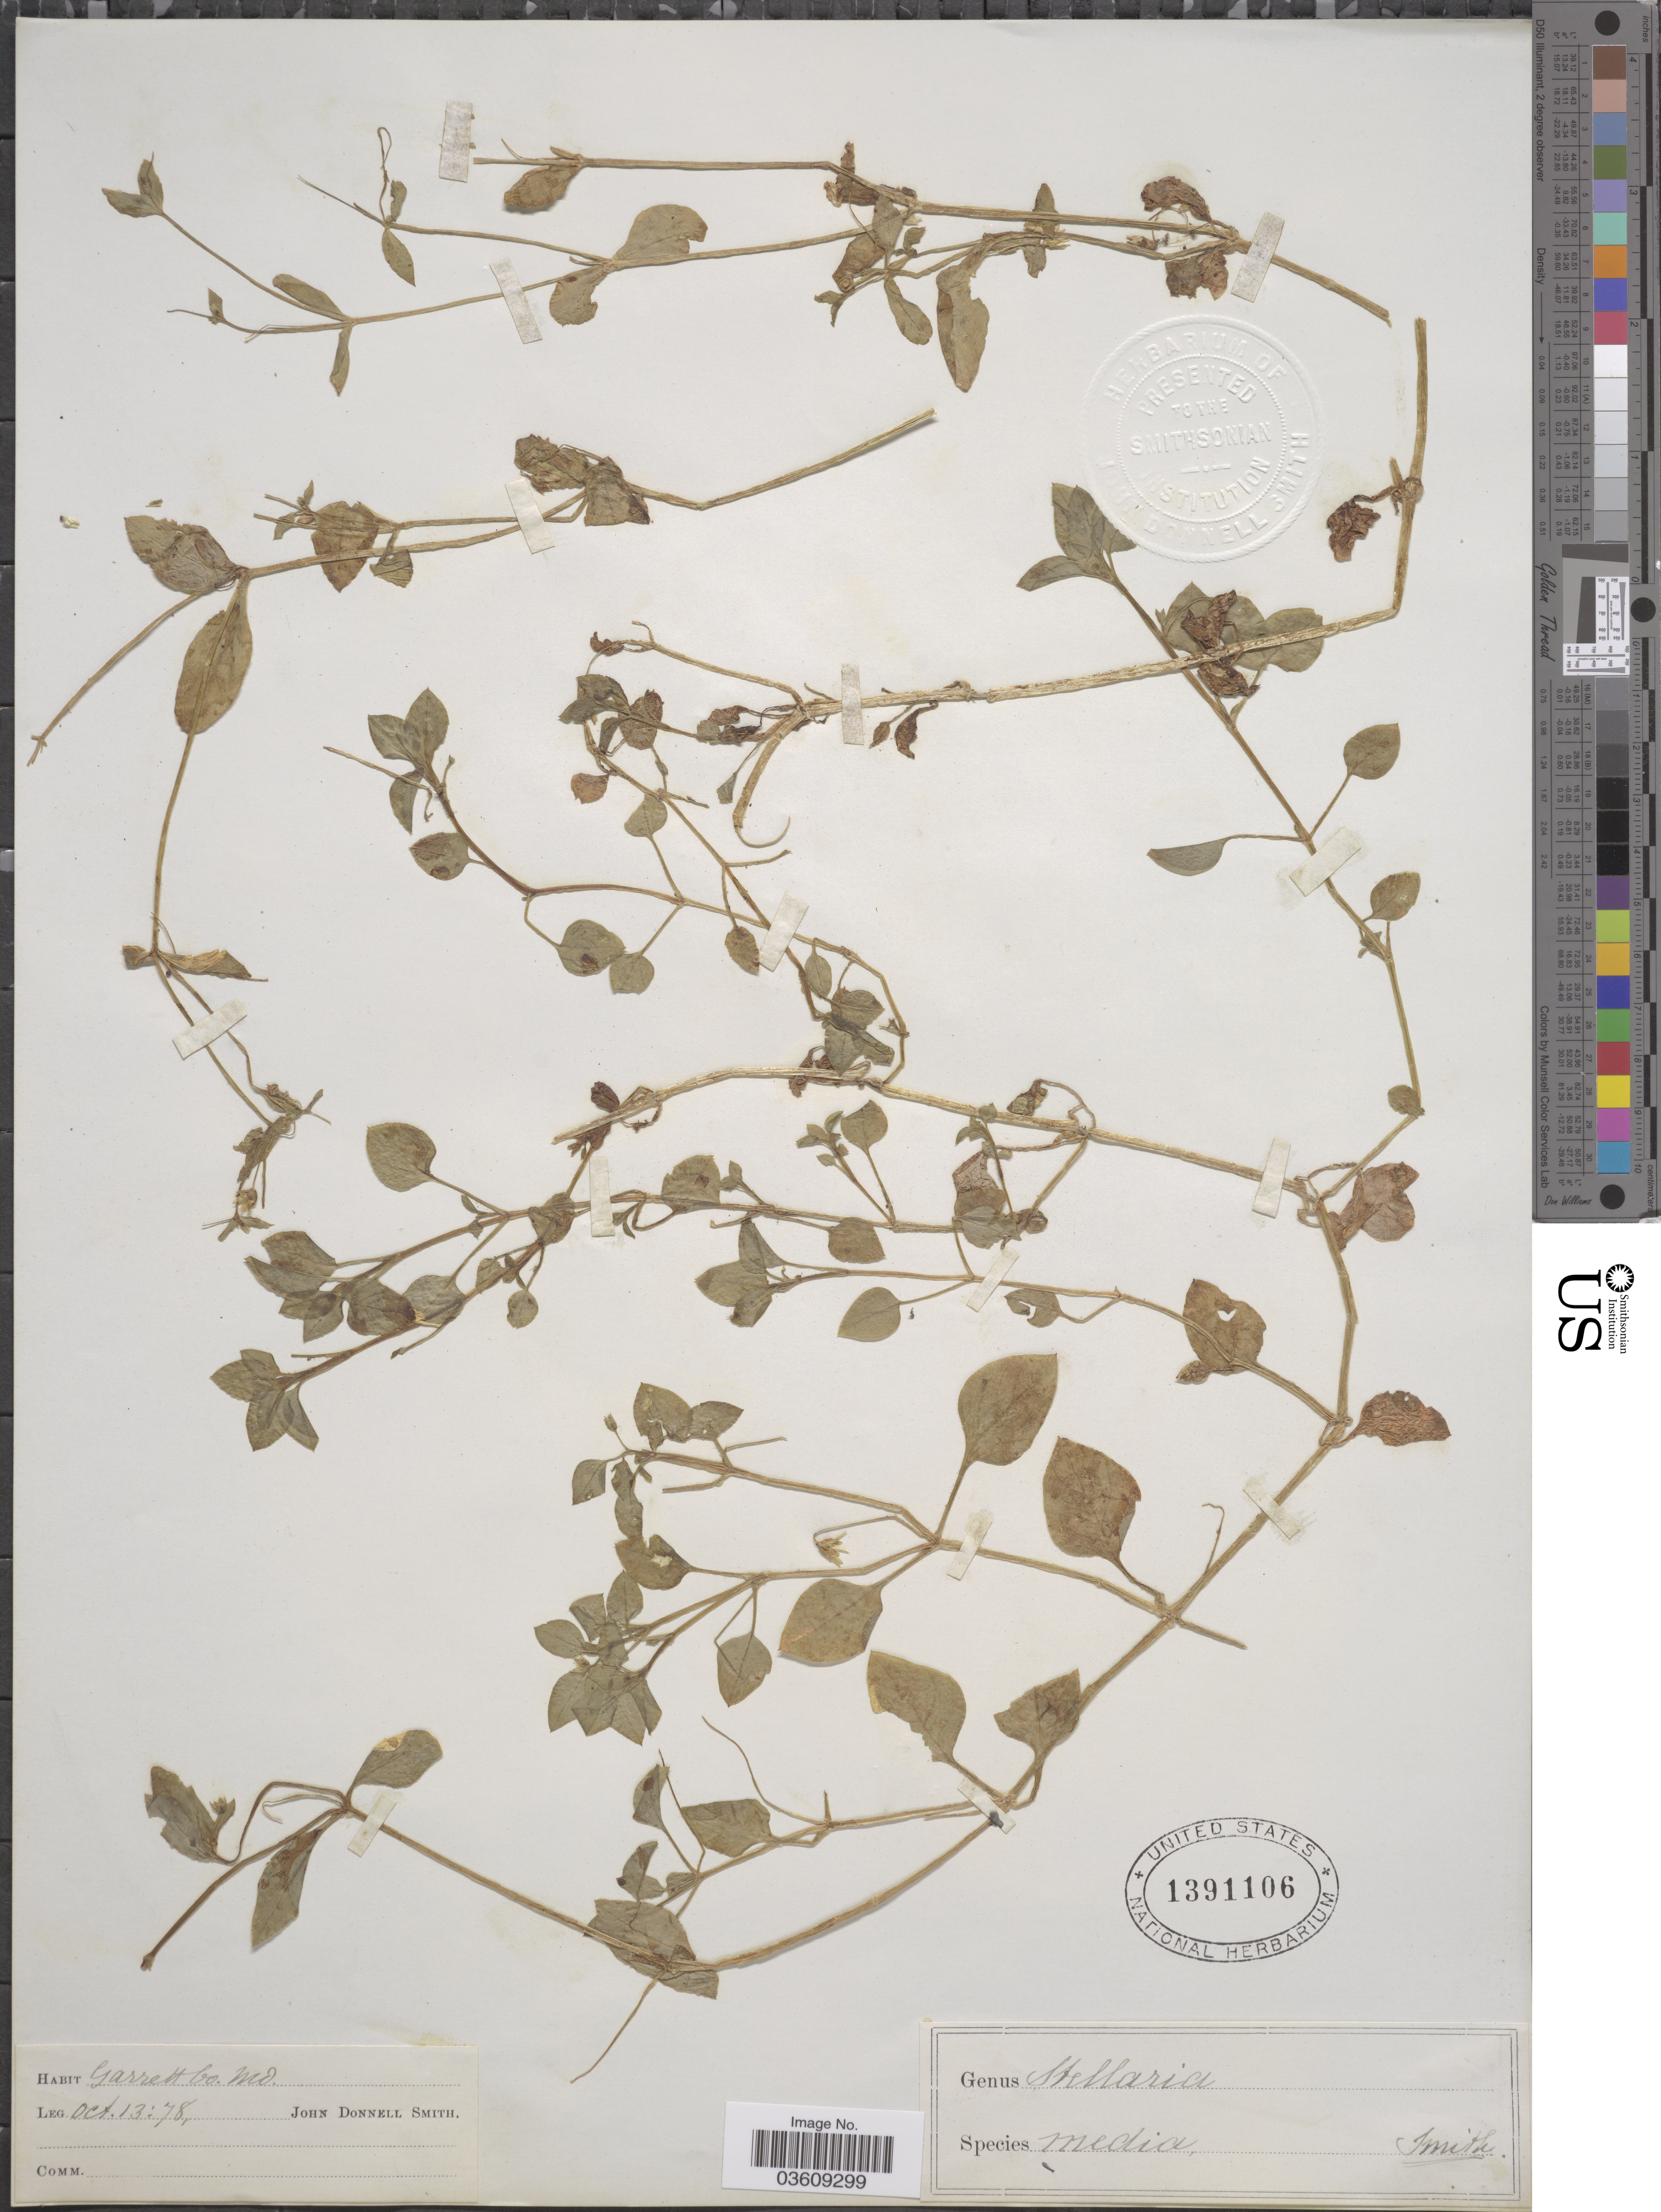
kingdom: Plantae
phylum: Tracheophyta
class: Magnoliopsida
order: Caryophyllales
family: Caryophyllaceae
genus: Stellaria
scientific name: Stellaria media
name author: (L.) Vill.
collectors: J. Donnell Smith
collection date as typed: Transcribed d/m/y: 13/10/78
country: United States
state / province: Maryland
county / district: Garrett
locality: Garrett Co.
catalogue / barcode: US 1391106